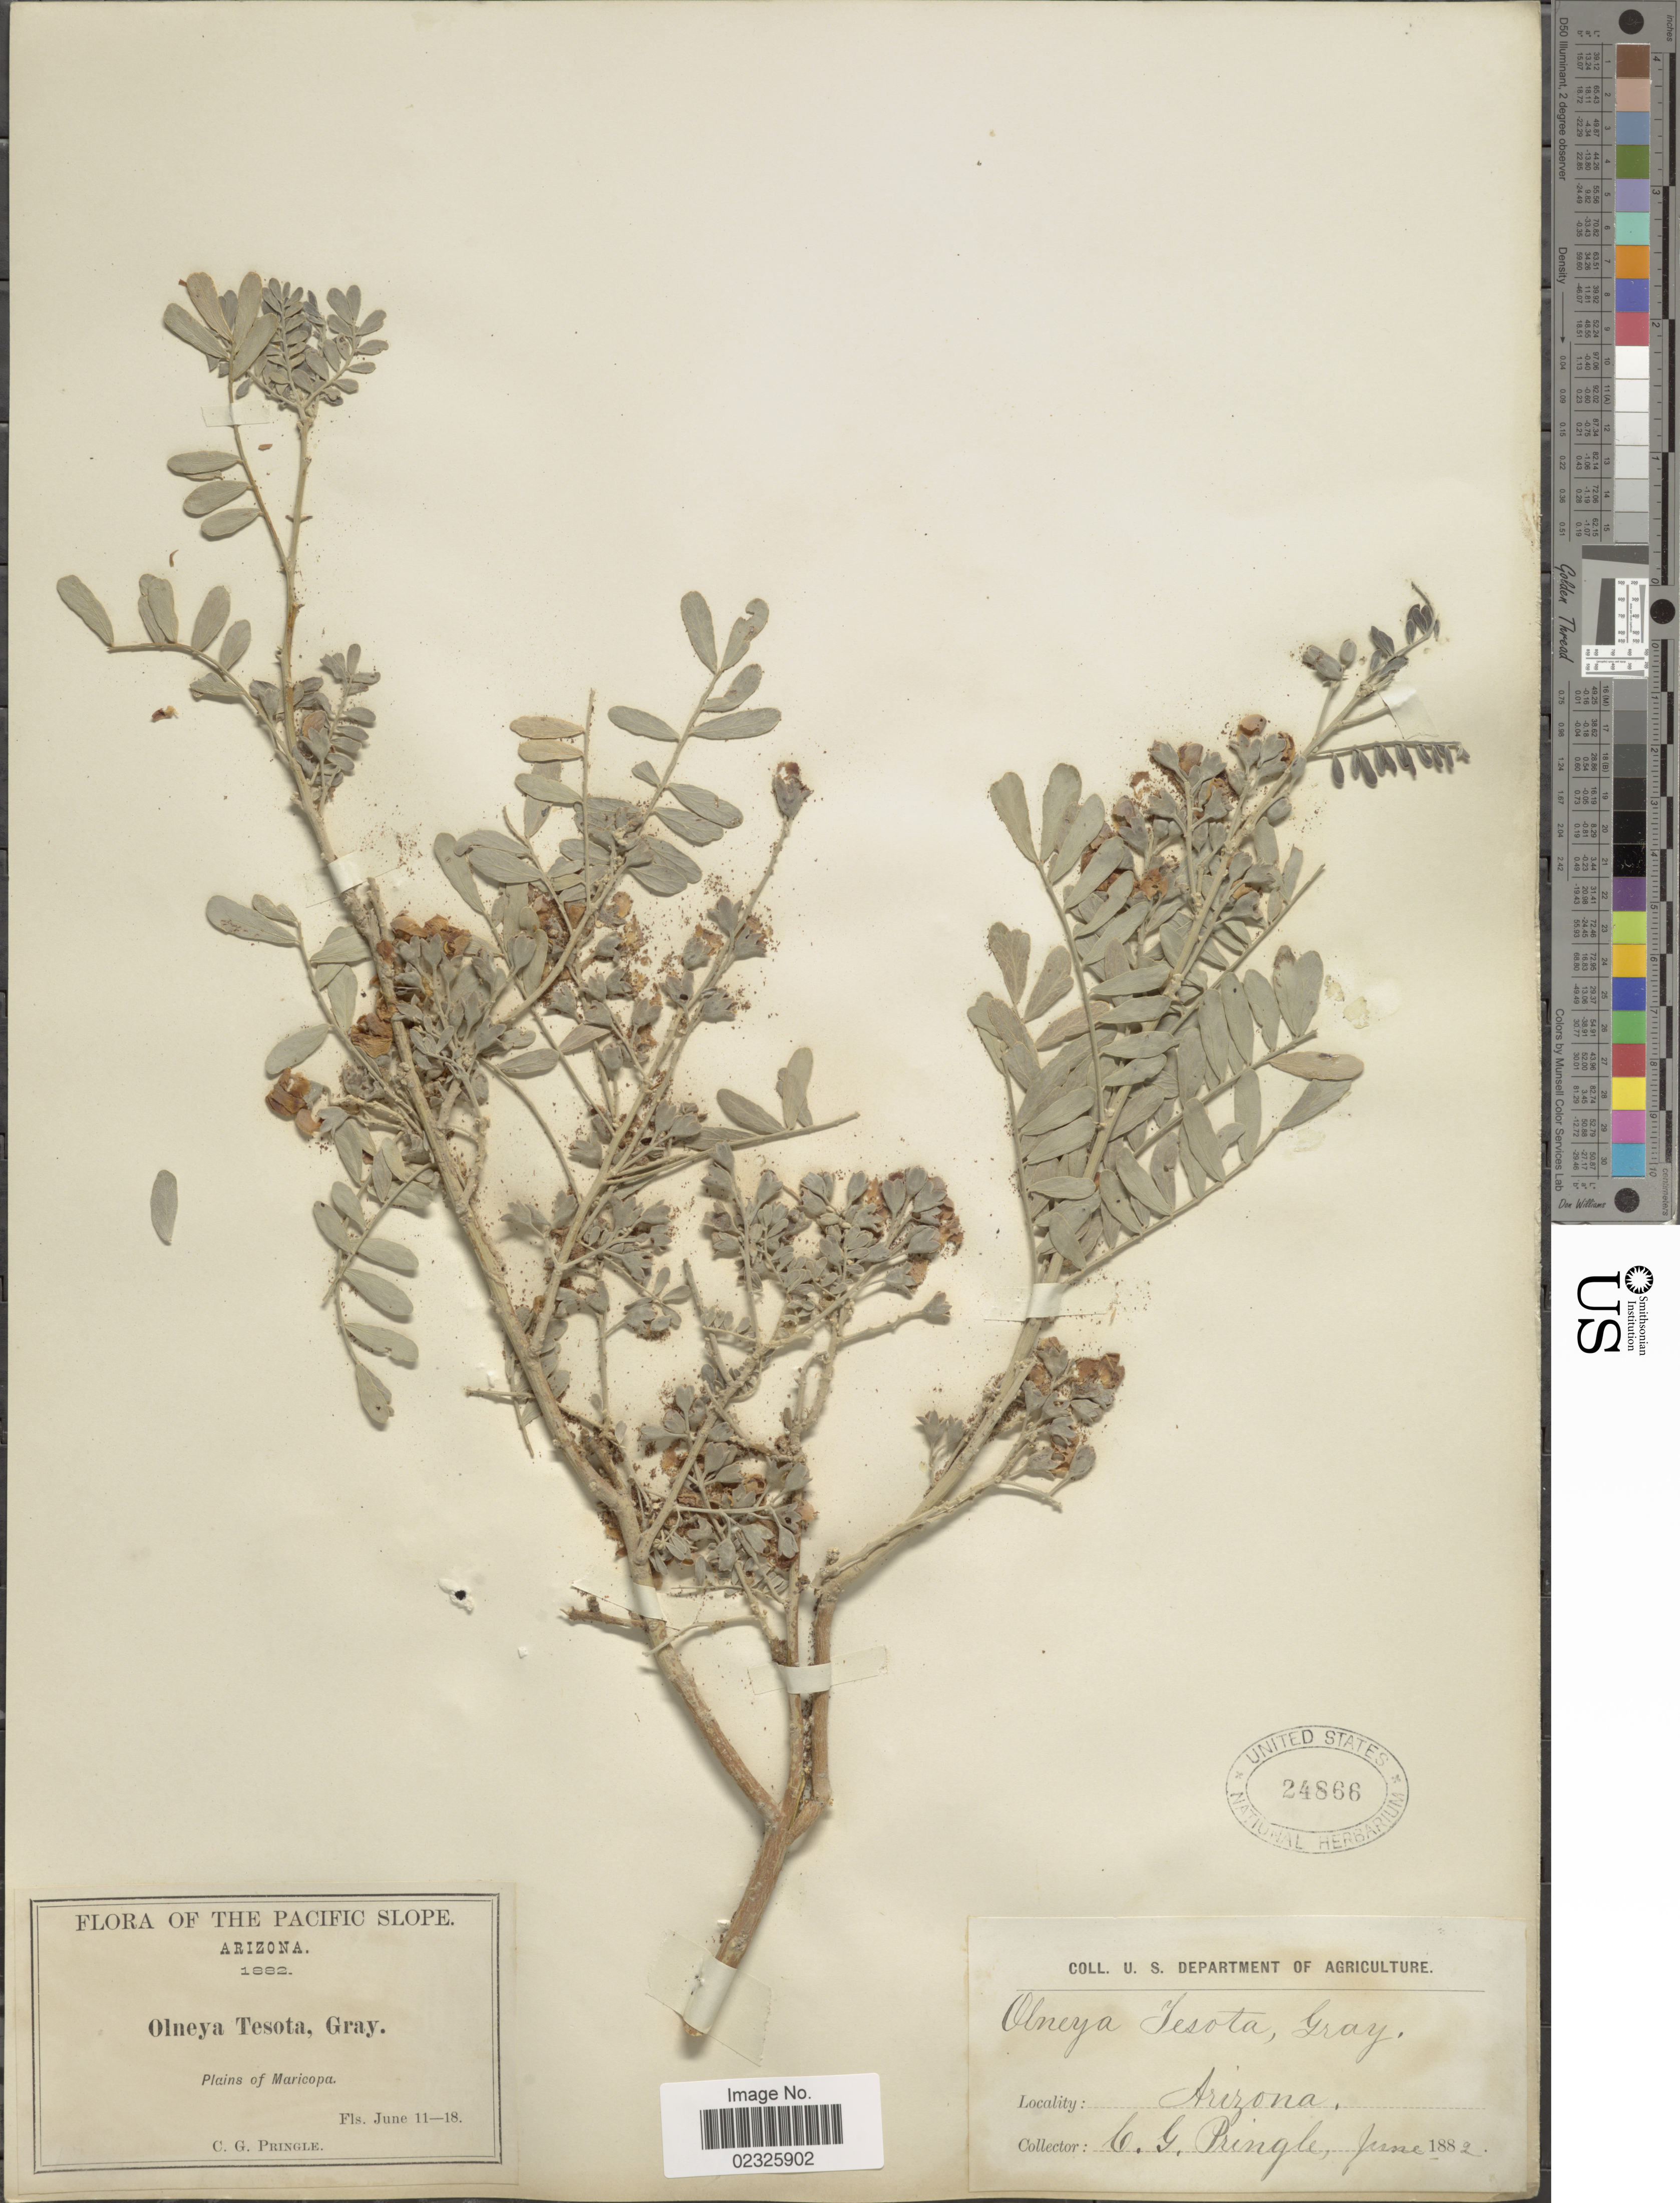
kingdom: Plantae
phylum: Tracheophyta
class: Magnoliopsida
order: Fabales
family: Fabaceae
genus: Olneya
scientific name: Olneya tesota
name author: A. Gray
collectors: C. G. Pringle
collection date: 1882-06-11/1882-06-18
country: United States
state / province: Arizona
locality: The Pacific Slope, plains of Maricopa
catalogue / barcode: US 24866